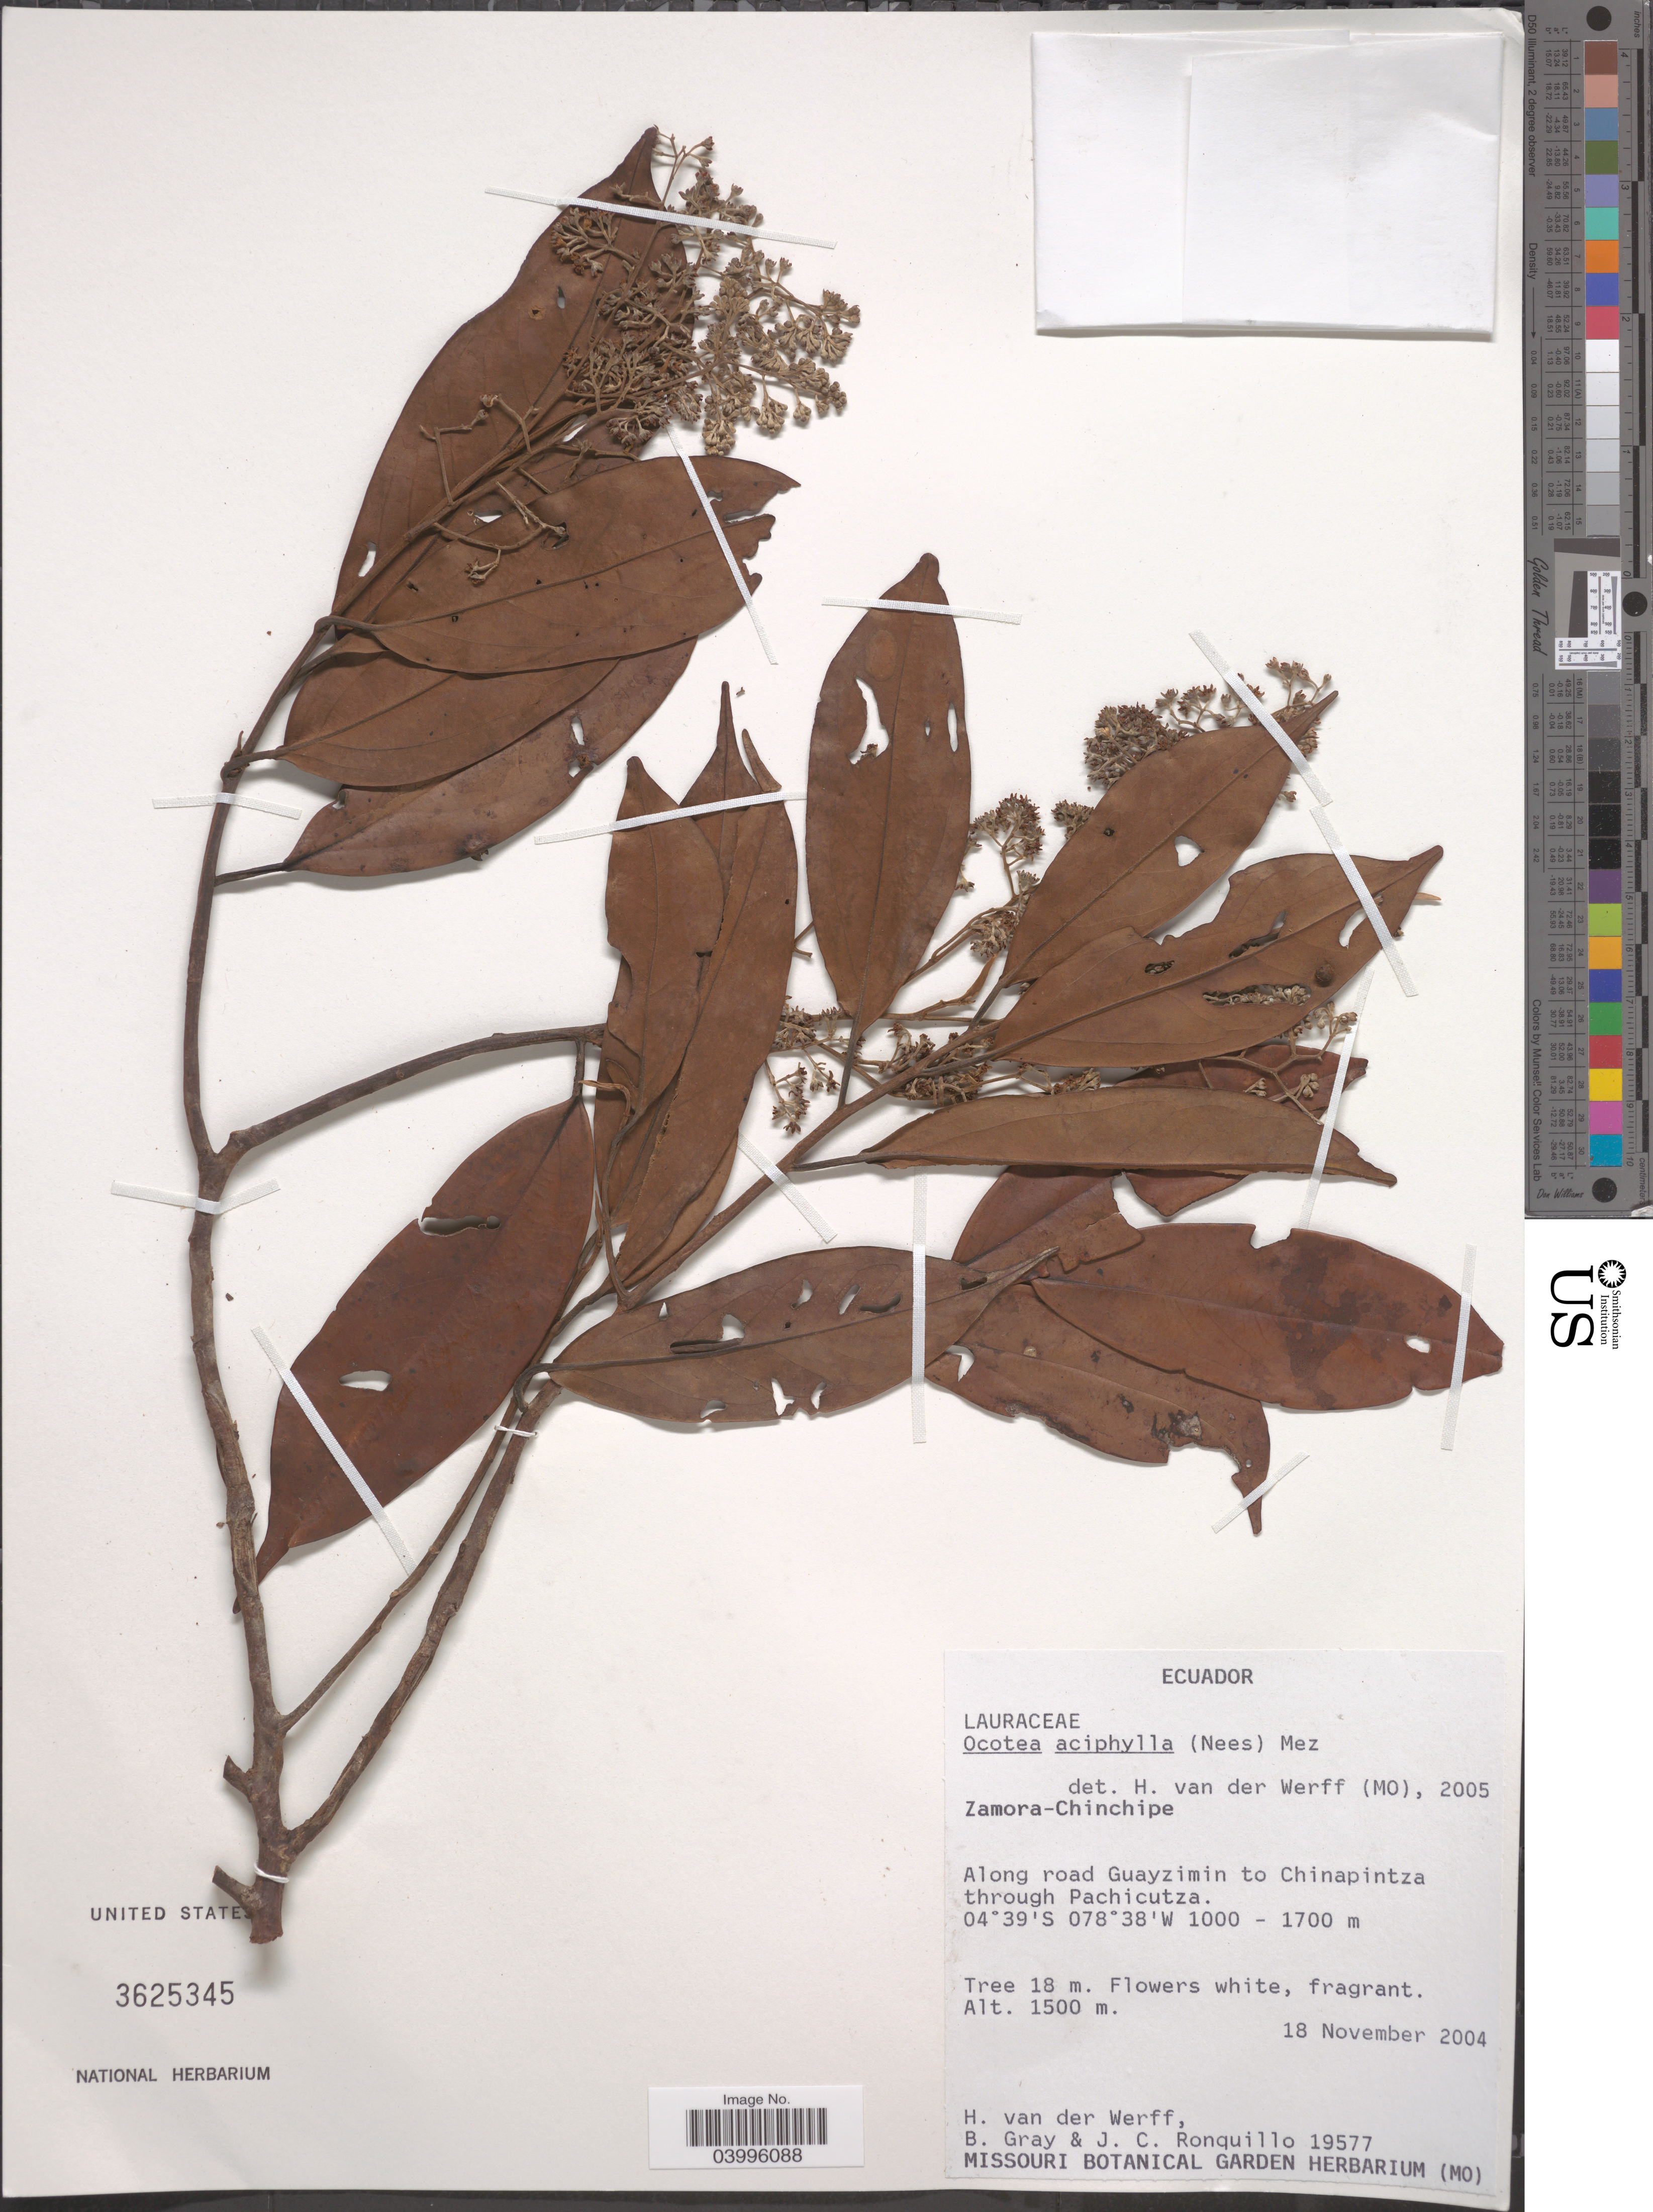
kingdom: Plantae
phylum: Tracheophyta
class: Magnoliopsida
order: Laurales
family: Lauraceae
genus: Ocotea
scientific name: Ocotea aciphylla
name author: (Nees & Mart.) Mez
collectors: H. van der Werff, B. Gray & J. Ronquillo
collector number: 19577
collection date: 2004-11-18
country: Ecuador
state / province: Zamora-Chinchipe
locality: Along road Guayzimin to Chinapintza through Pachicutza.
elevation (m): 1000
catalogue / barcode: US 3625345